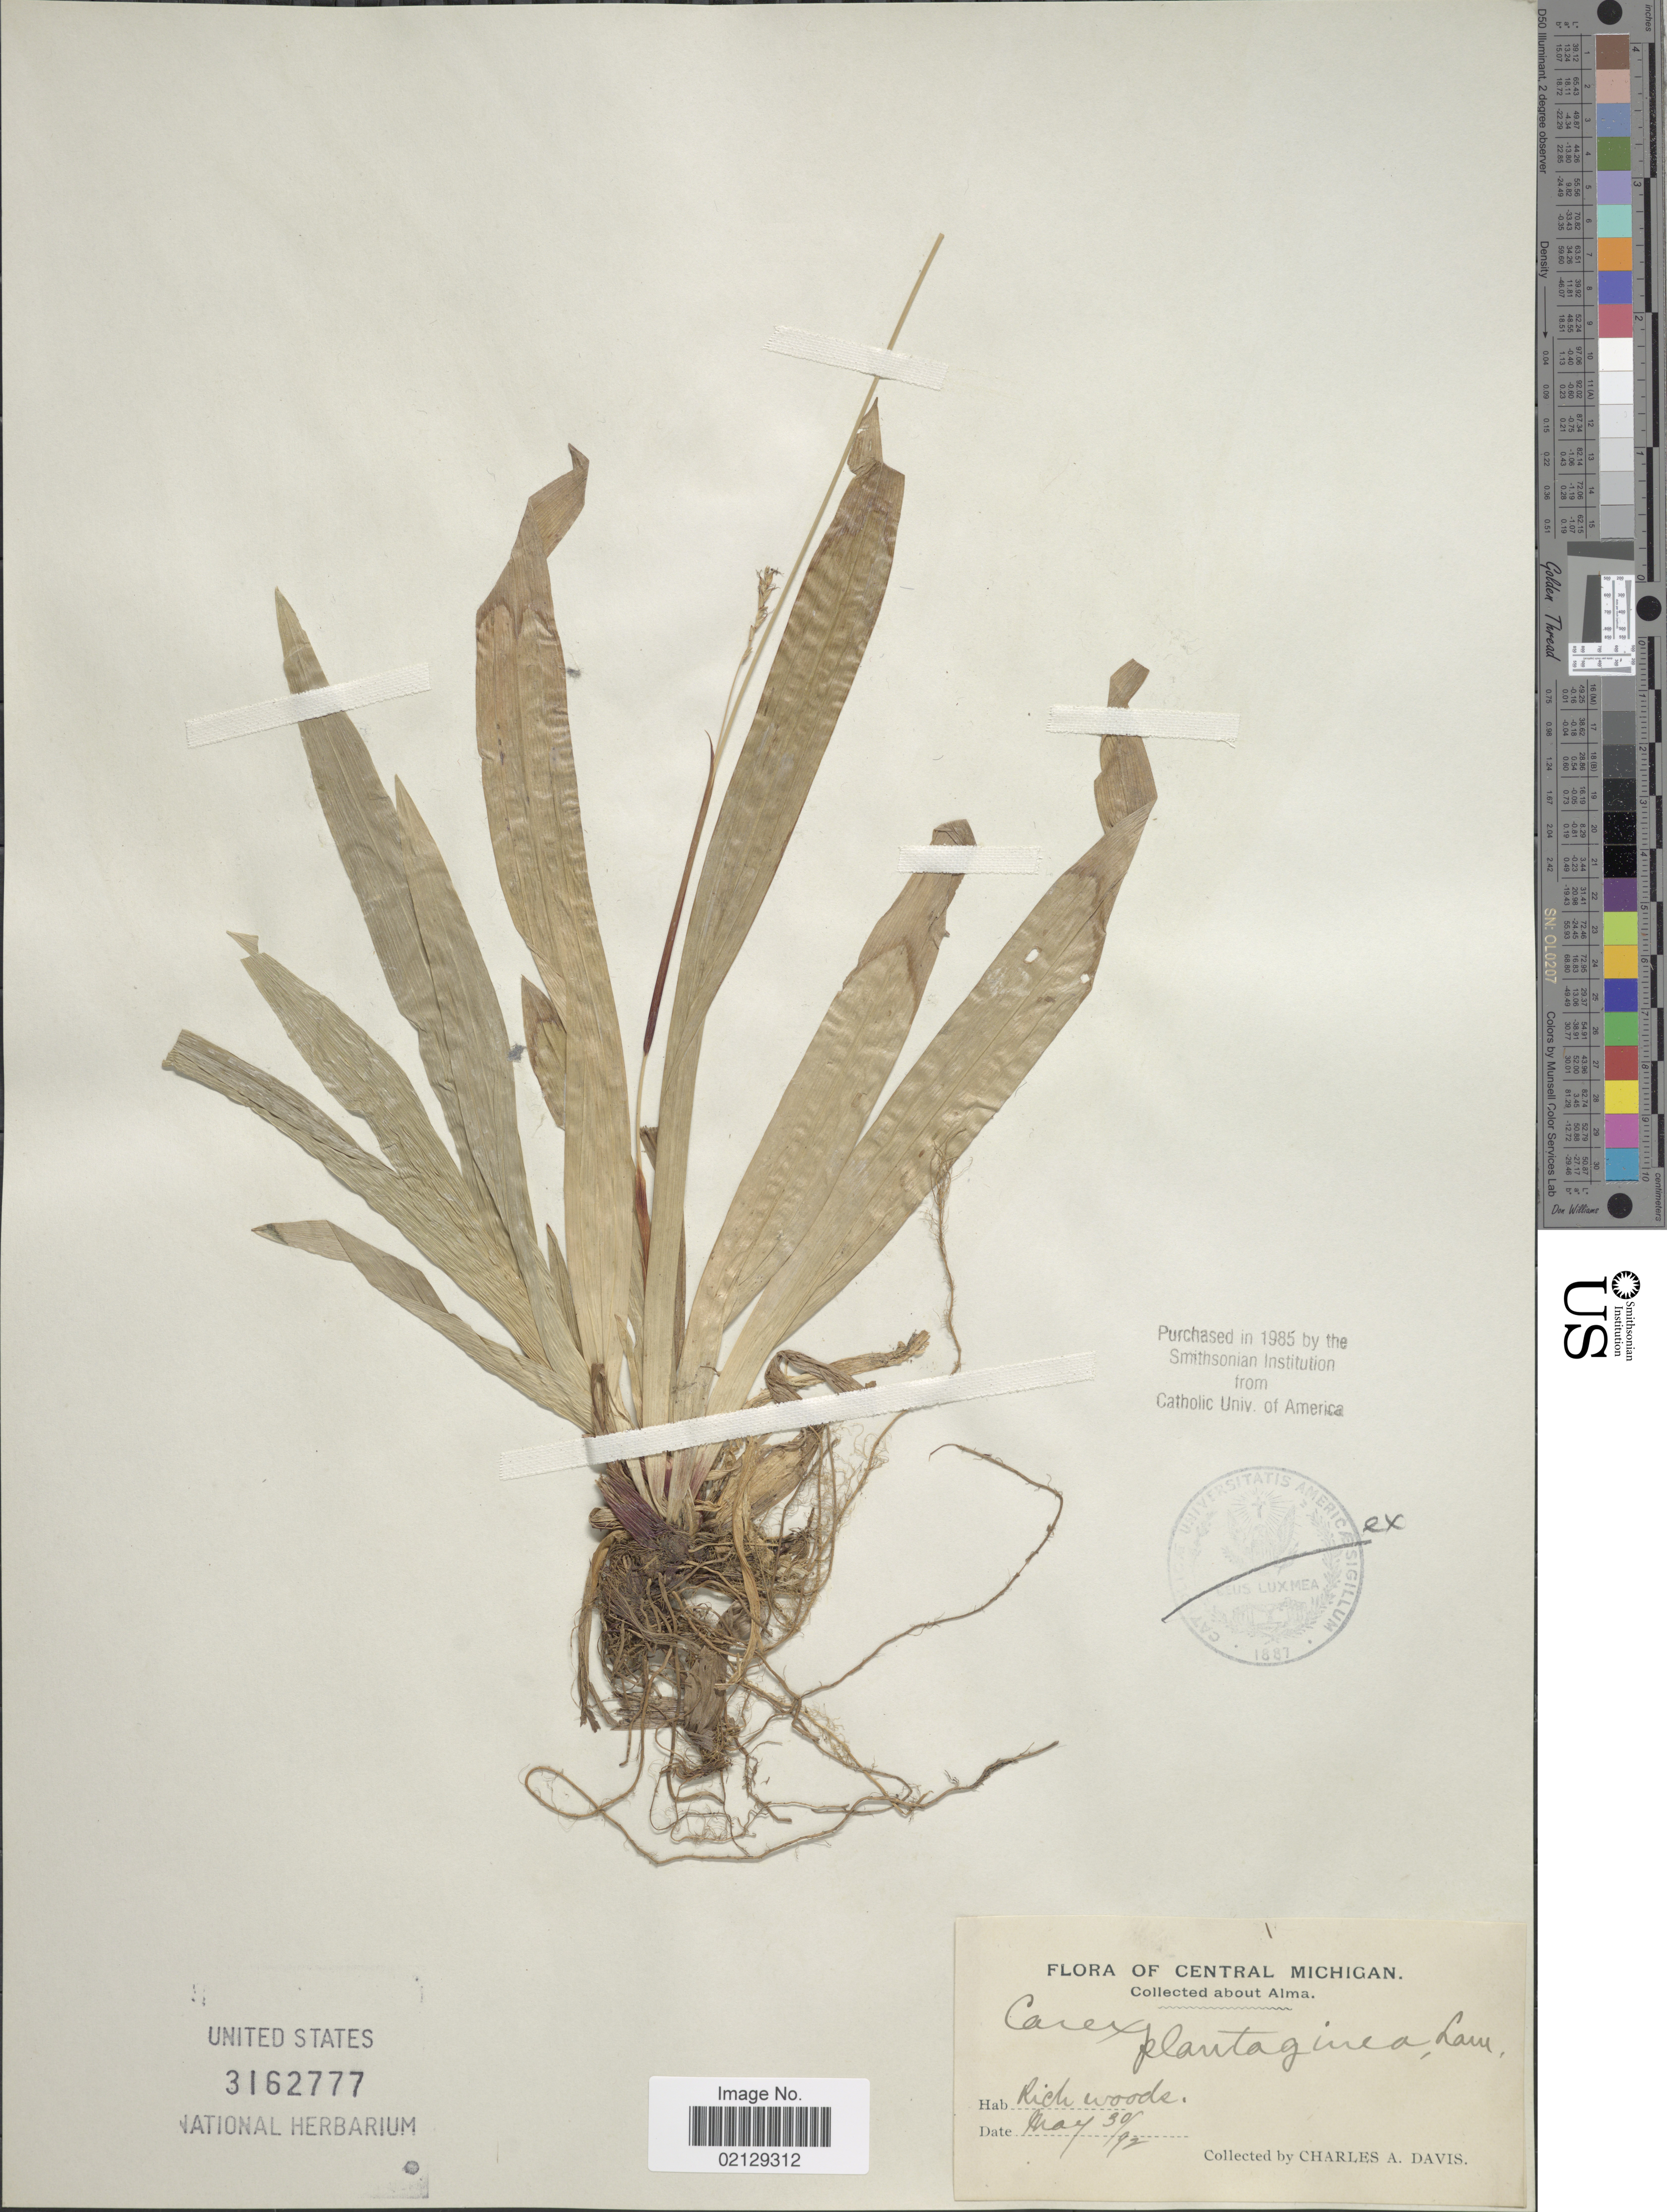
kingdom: Plantae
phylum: Tracheophyta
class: Liliopsida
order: Poales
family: Cyperaceae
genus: Carex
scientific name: Carex plantaginea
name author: Lam.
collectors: C. Davis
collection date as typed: Transcribed d/m/y: 30/5/92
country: United States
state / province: Michigan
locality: Central Michigan, Rich woods, about Alma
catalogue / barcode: US 3162777